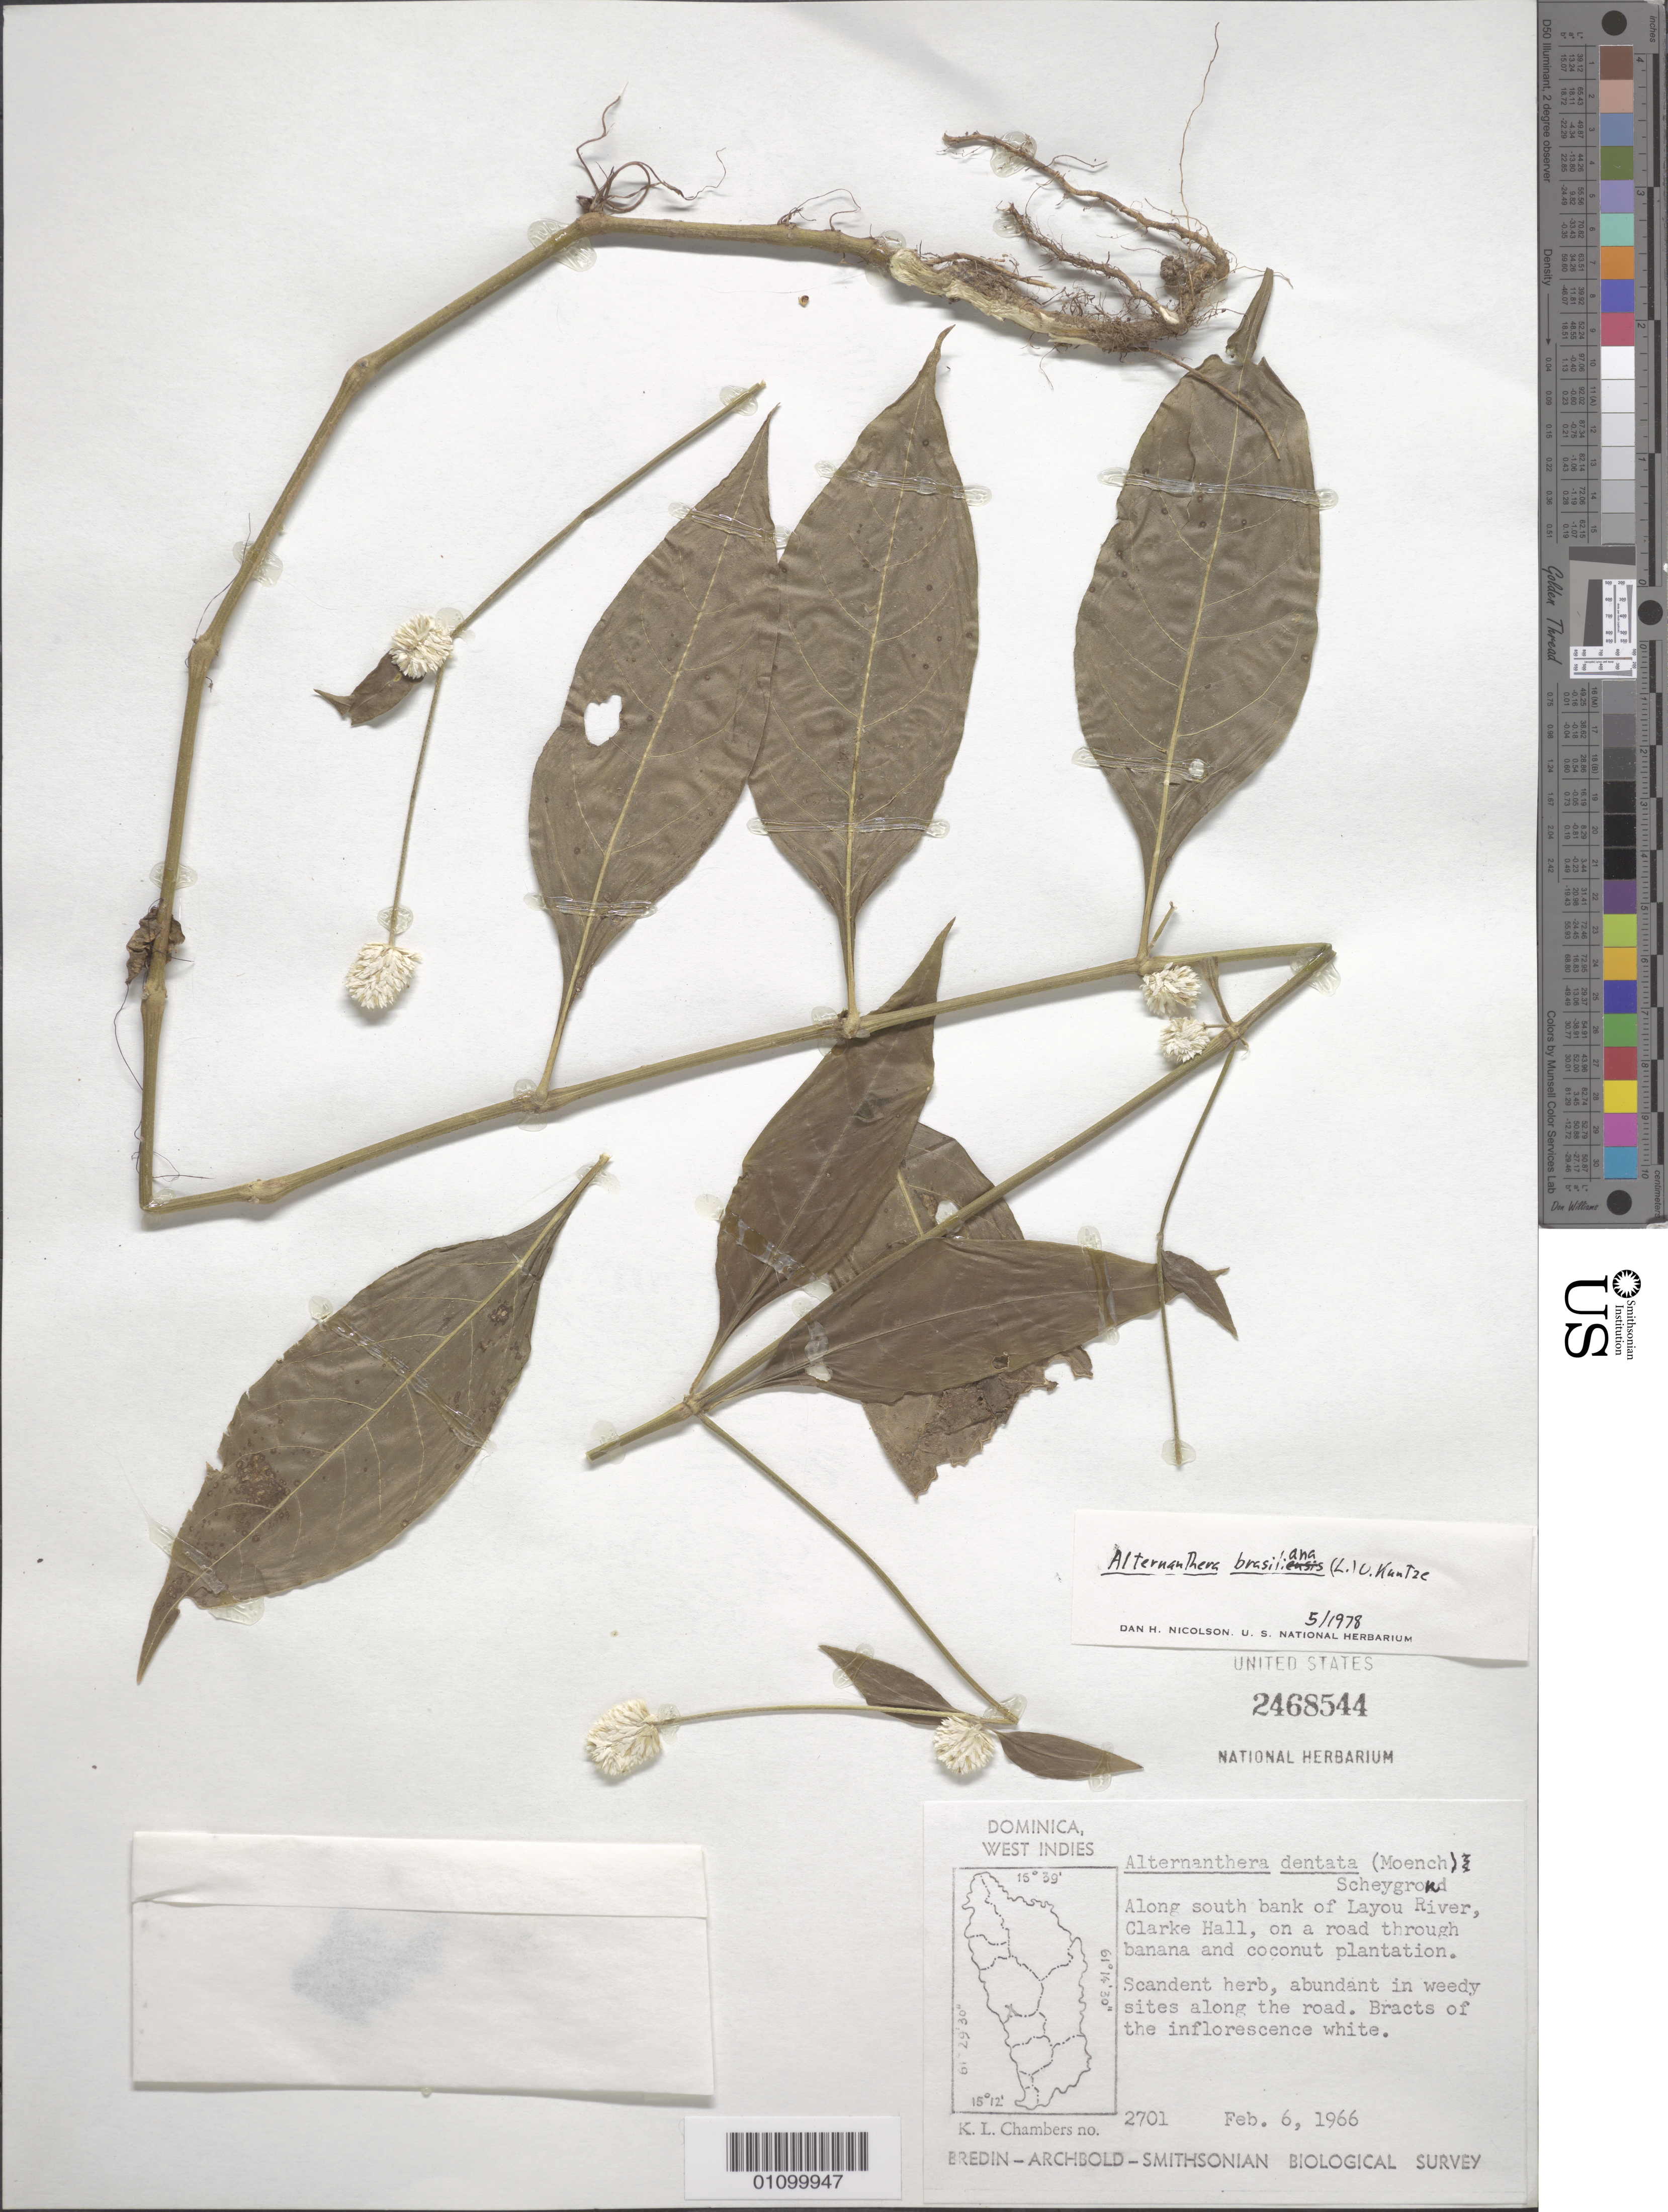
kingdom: Plantae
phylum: Tracheophyta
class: Magnoliopsida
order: Caryophyllales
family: Amaranthaceae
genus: Alternanthera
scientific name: Alternanthera brasiliana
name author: (L.) Kuntze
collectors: K. L. Chambers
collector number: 2701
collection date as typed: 06 Feb 1966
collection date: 1966-02-06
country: Dominica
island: Dominica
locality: Along south bank of Layou River, Clarke Hall, on a road through banana and coconut plantation.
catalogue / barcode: US 2468544